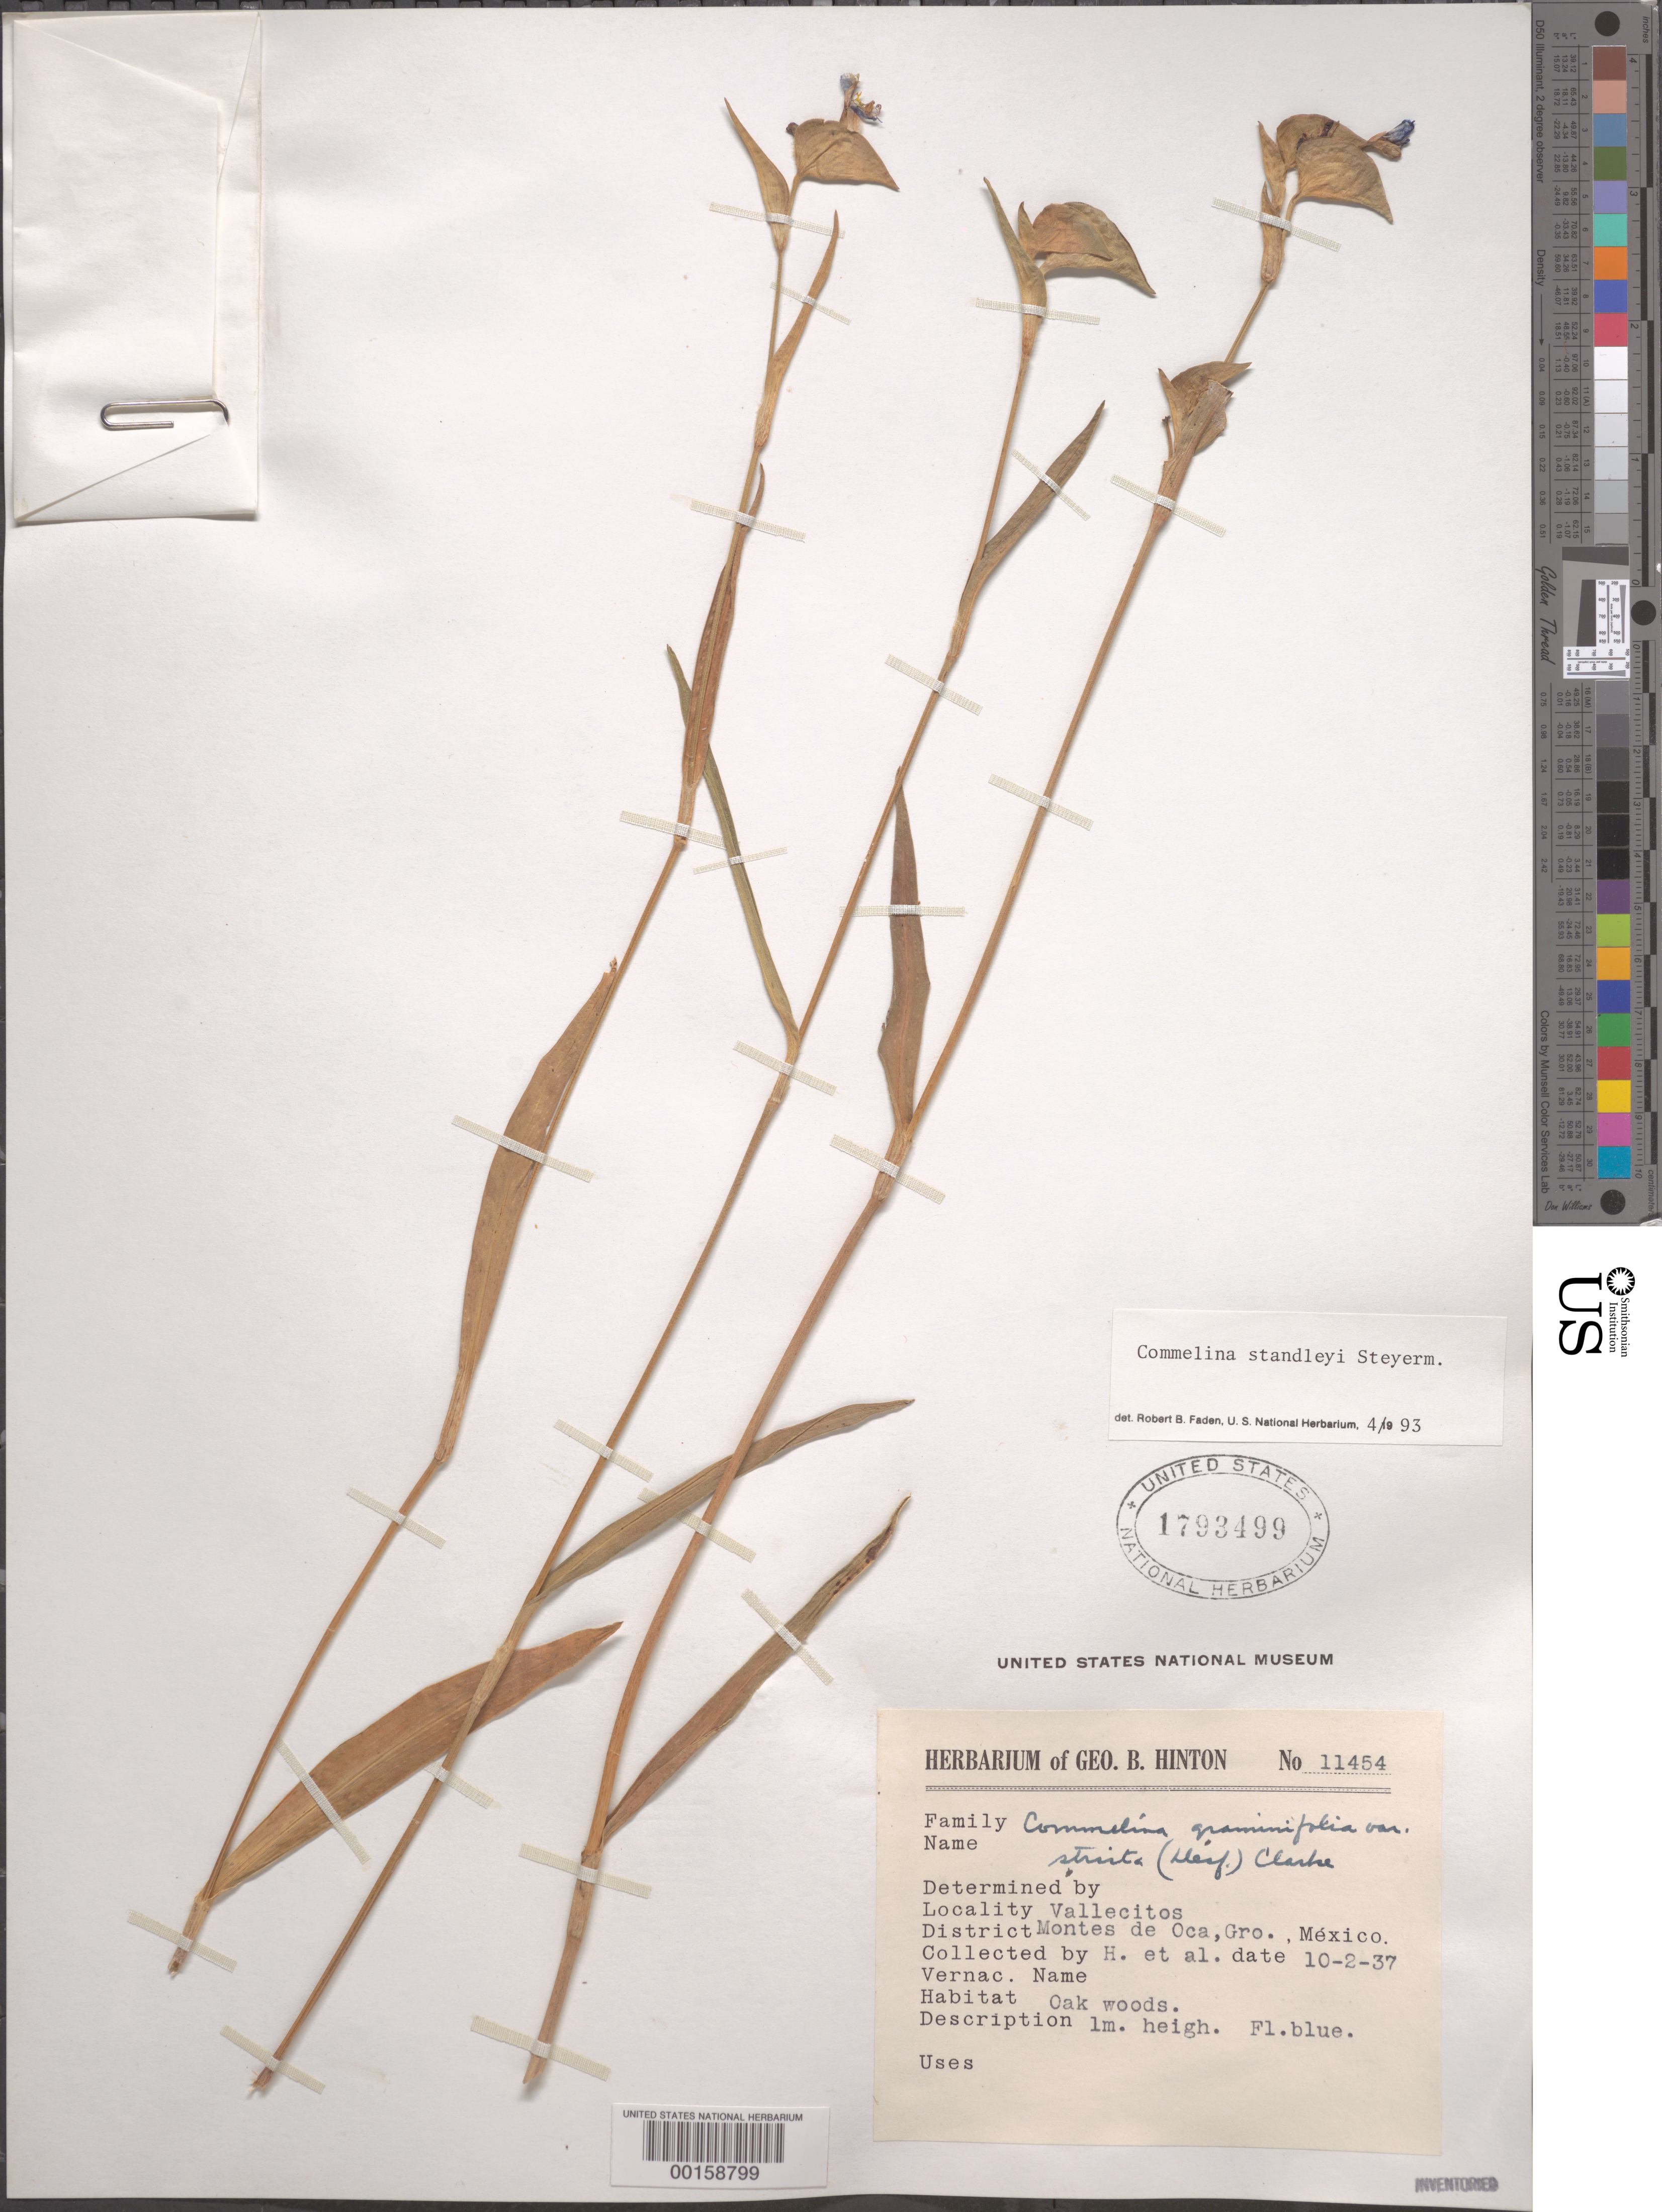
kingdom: Plantae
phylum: Tracheophyta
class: Liliopsida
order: Commelinales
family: Commelinaceae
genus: Commelina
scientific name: Commelina standleyi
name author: Steyerm.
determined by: Faden, Robert B., (US), Smithsonian Institution - National Museum of Natural History (UNITED STATES)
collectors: G. B. Hinton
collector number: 11454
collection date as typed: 02 Oct 1937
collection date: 1937-10-02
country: Mexico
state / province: Guerrero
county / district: Unión De Isidoro Montes De Oca, La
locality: Montes de Oca mun. (?), Vallecitos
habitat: Oak woods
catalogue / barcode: US 1793499